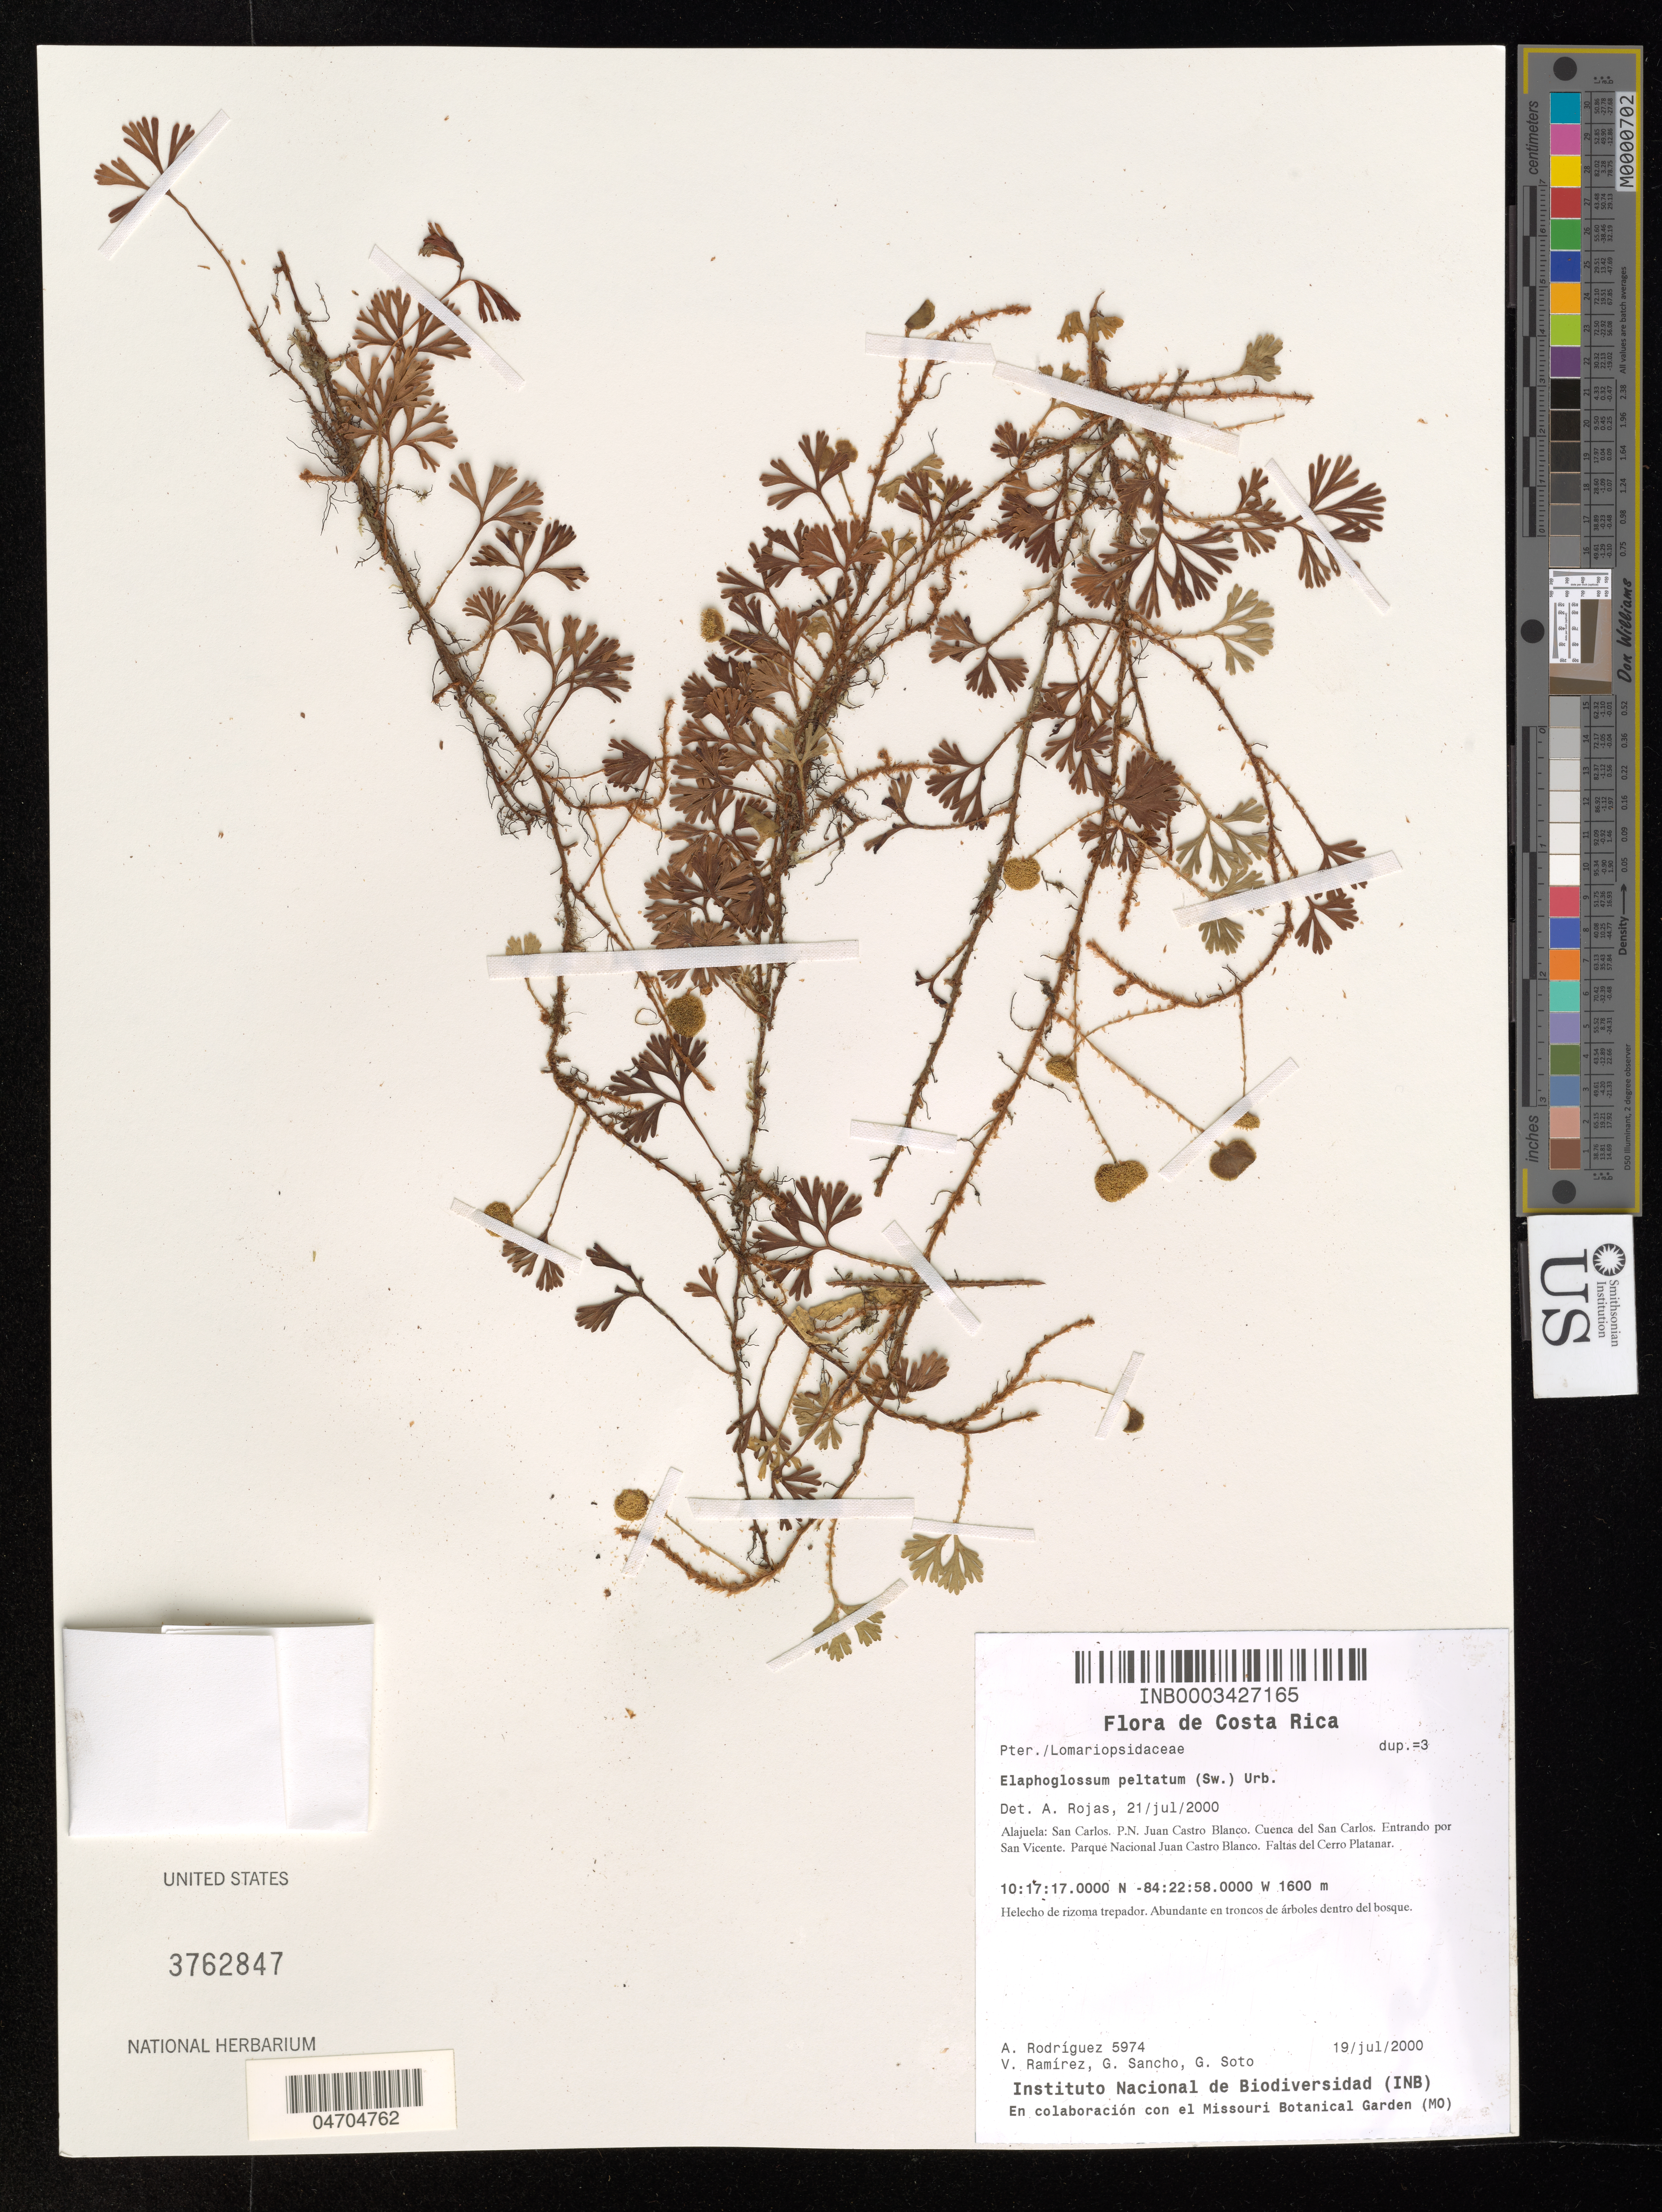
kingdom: Plantae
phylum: Tracheophyta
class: Polypodiopsida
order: Polypodiales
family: Dryopteridaceae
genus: Elaphoglossum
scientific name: Elaphoglossum peltatum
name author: (Sw.) Urb.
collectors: A. Rodríguez, V. Ramirez, G. Sancho & G. Soto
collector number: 5974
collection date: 2000-07-19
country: Costa Rica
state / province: Alajuela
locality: San Carlos. P. N. Juan Castro Blanco. Cuenca del San Carlos. Entrando por San Vicente. Parque Nacional Juan Castro Blanco. Faltas del Cerro Platanar.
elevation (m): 1600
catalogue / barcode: US 3762847